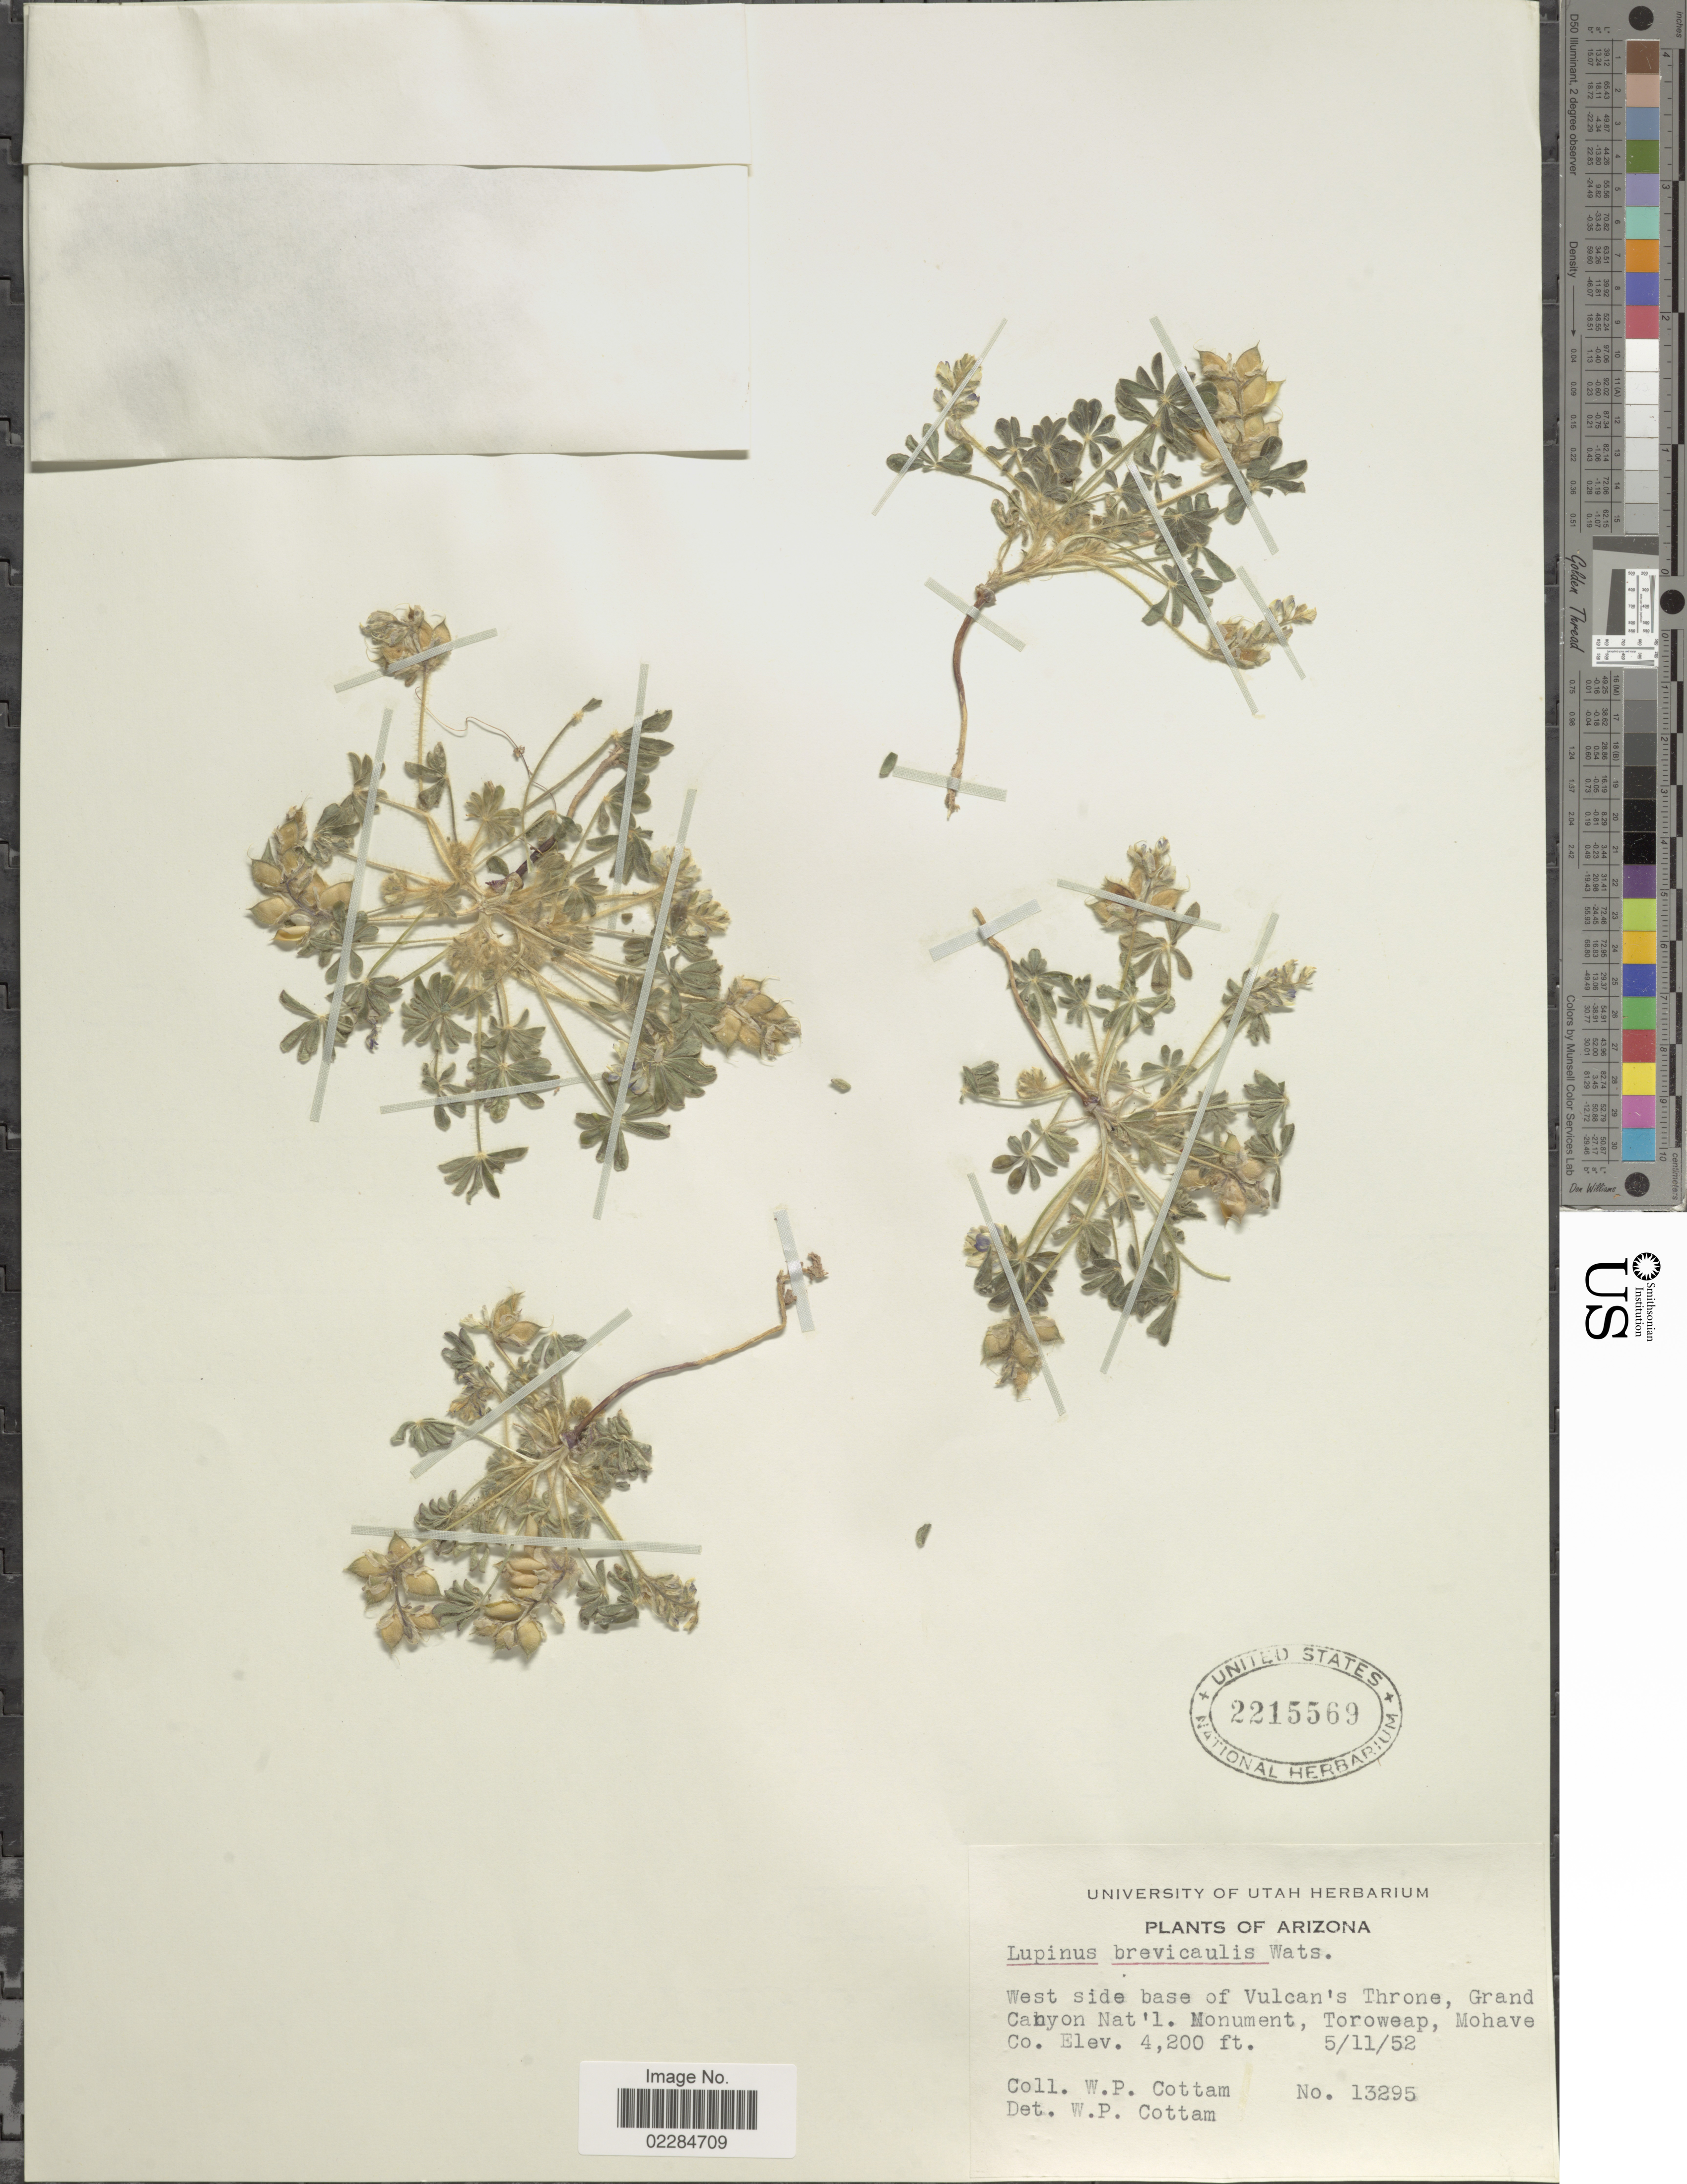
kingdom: Plantae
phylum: Tracheophyta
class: Magnoliopsida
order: Fabales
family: Fabaceae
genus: Lupinus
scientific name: Lupinus brevicaulis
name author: S. Watson in C. King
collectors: W. Cottam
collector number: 13295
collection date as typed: Transcribed d/m/y: 5/11/52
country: United States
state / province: Arizona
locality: West side base of Vulcan's Throne, Grand Canyon Nat'l. Monument, Toroweap, Mohave Co.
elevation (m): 1280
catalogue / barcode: US 2215569